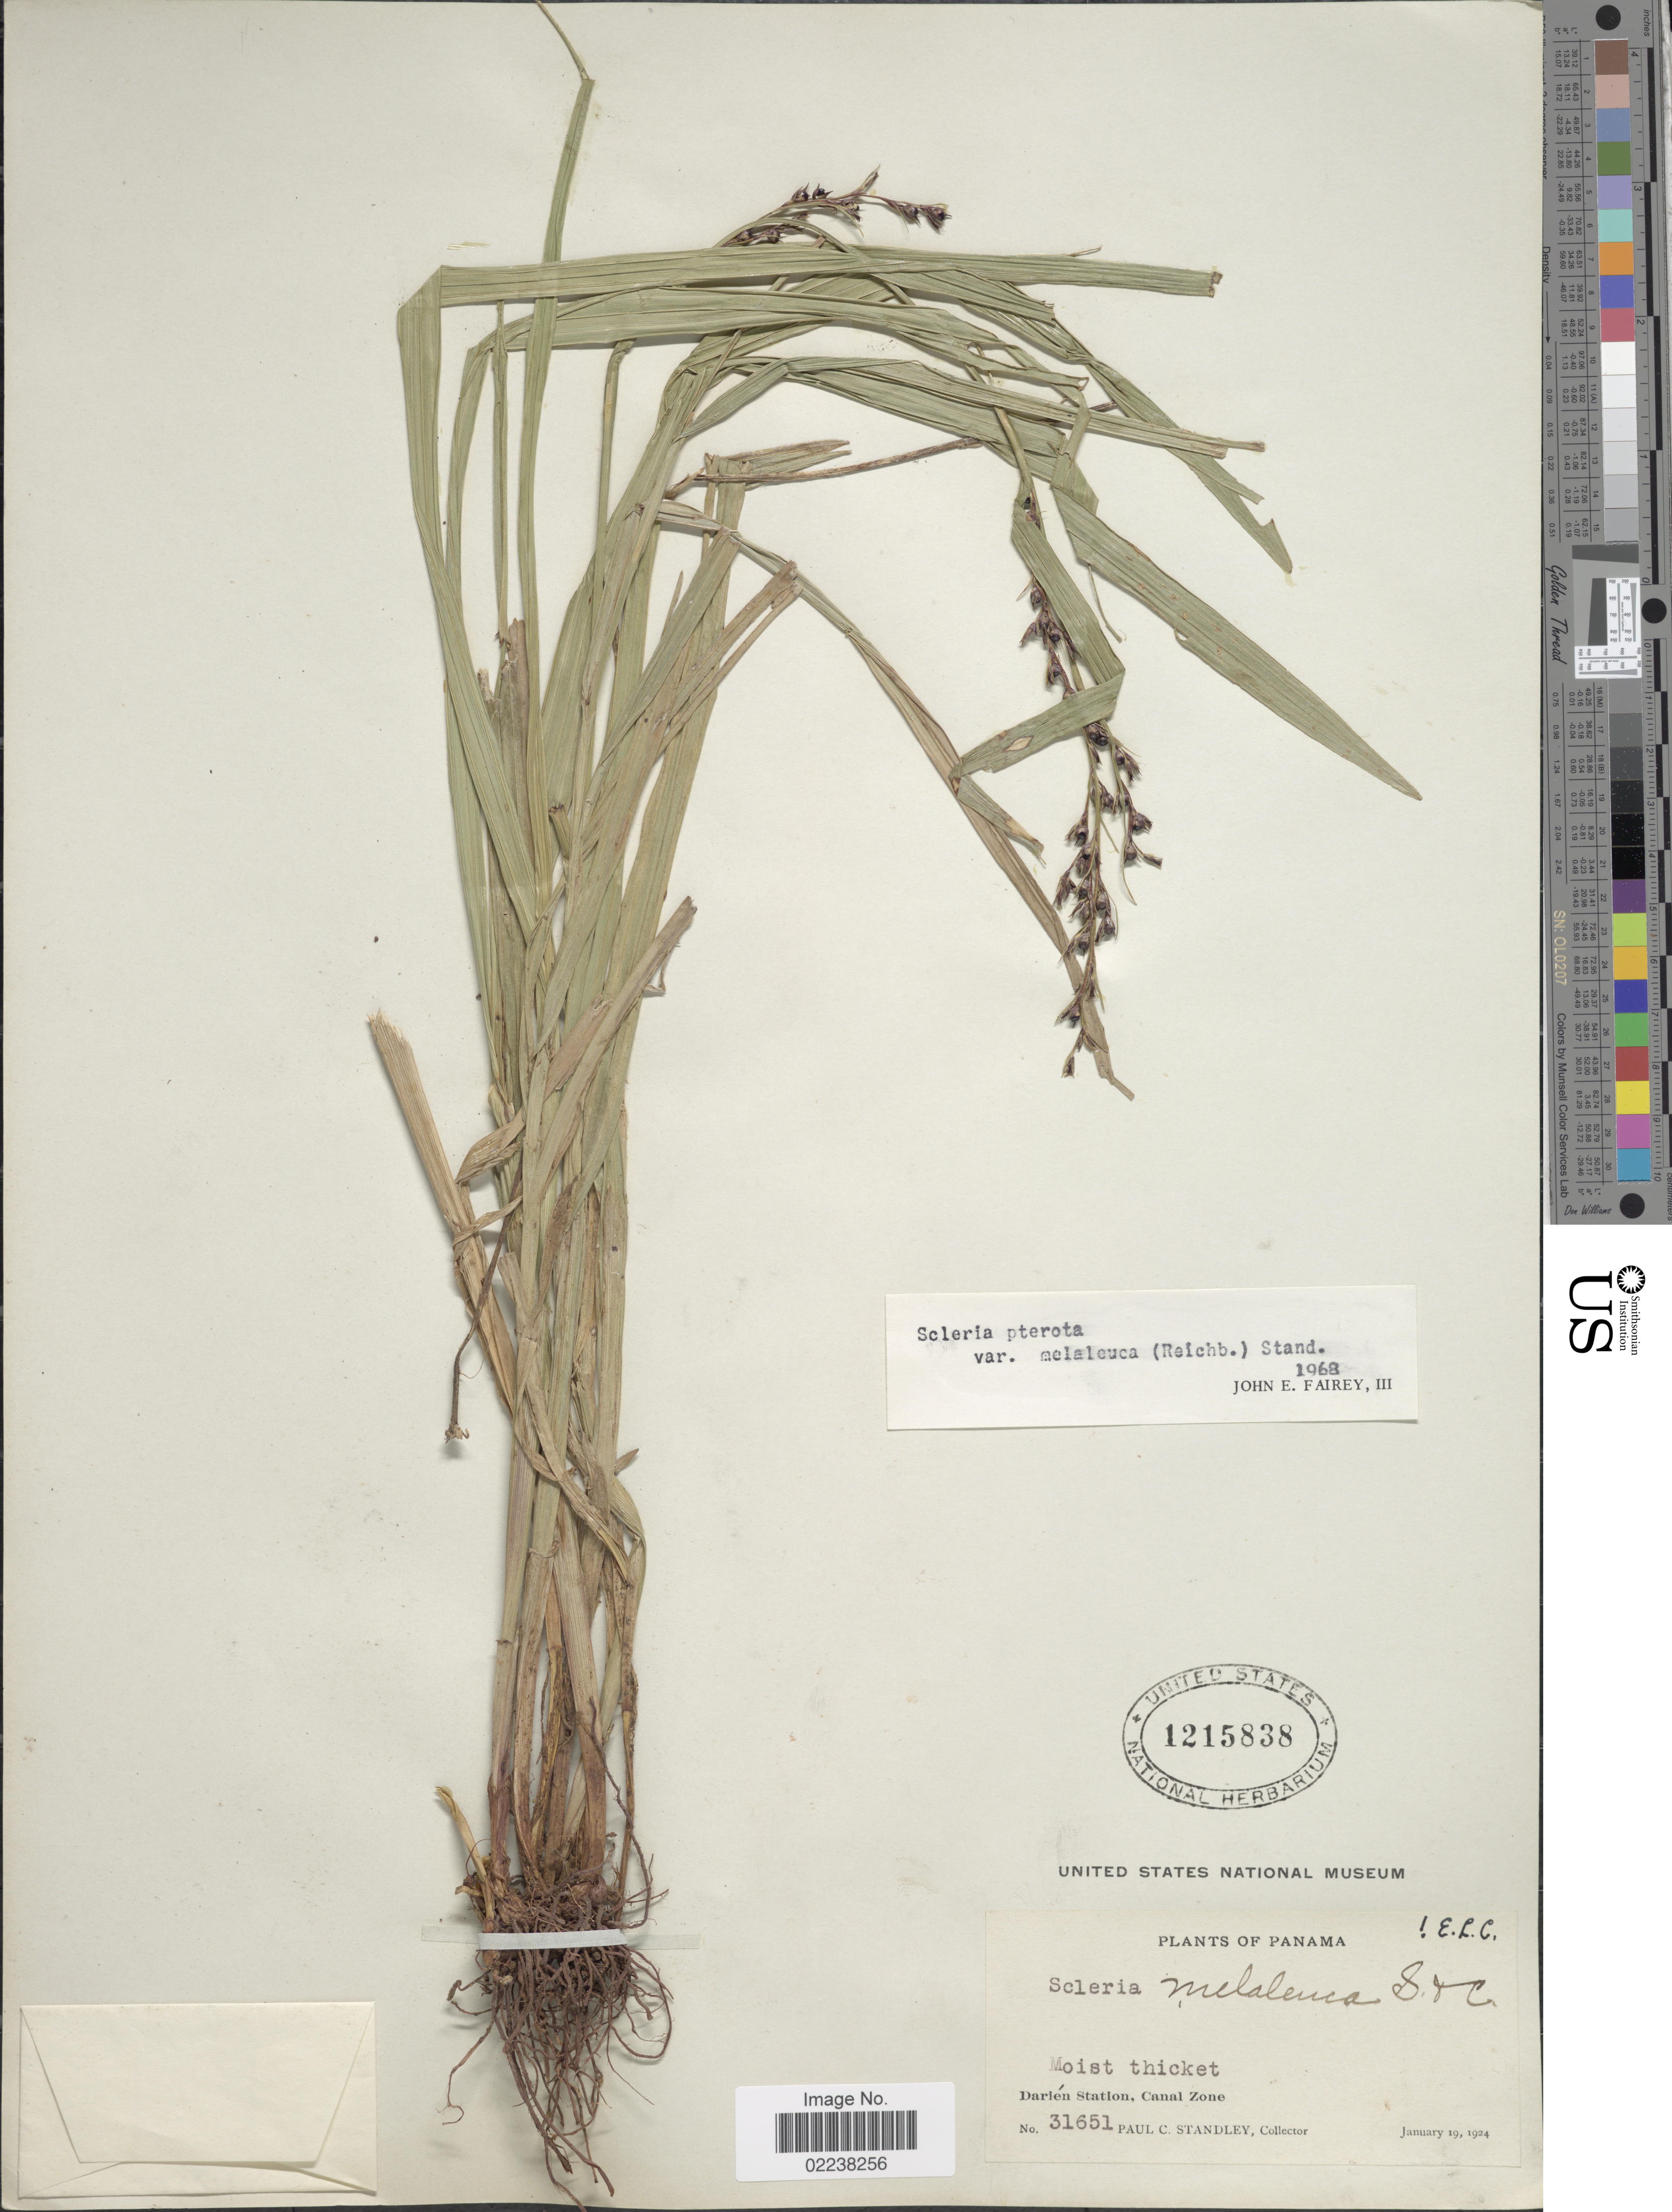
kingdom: Plantae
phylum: Tracheophyta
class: Liliopsida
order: Poales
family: Cyperaceae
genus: Scleria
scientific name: Scleria gaertneri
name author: Raddi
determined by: Strong, Mark T., (BOT), Smithsonian Institution - National Museum of Natural History (UNITED STATES)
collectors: P. C. Standley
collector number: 31651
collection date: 1924-01-19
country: Panama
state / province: Colón / Panamá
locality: Darien Station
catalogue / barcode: US 1215838